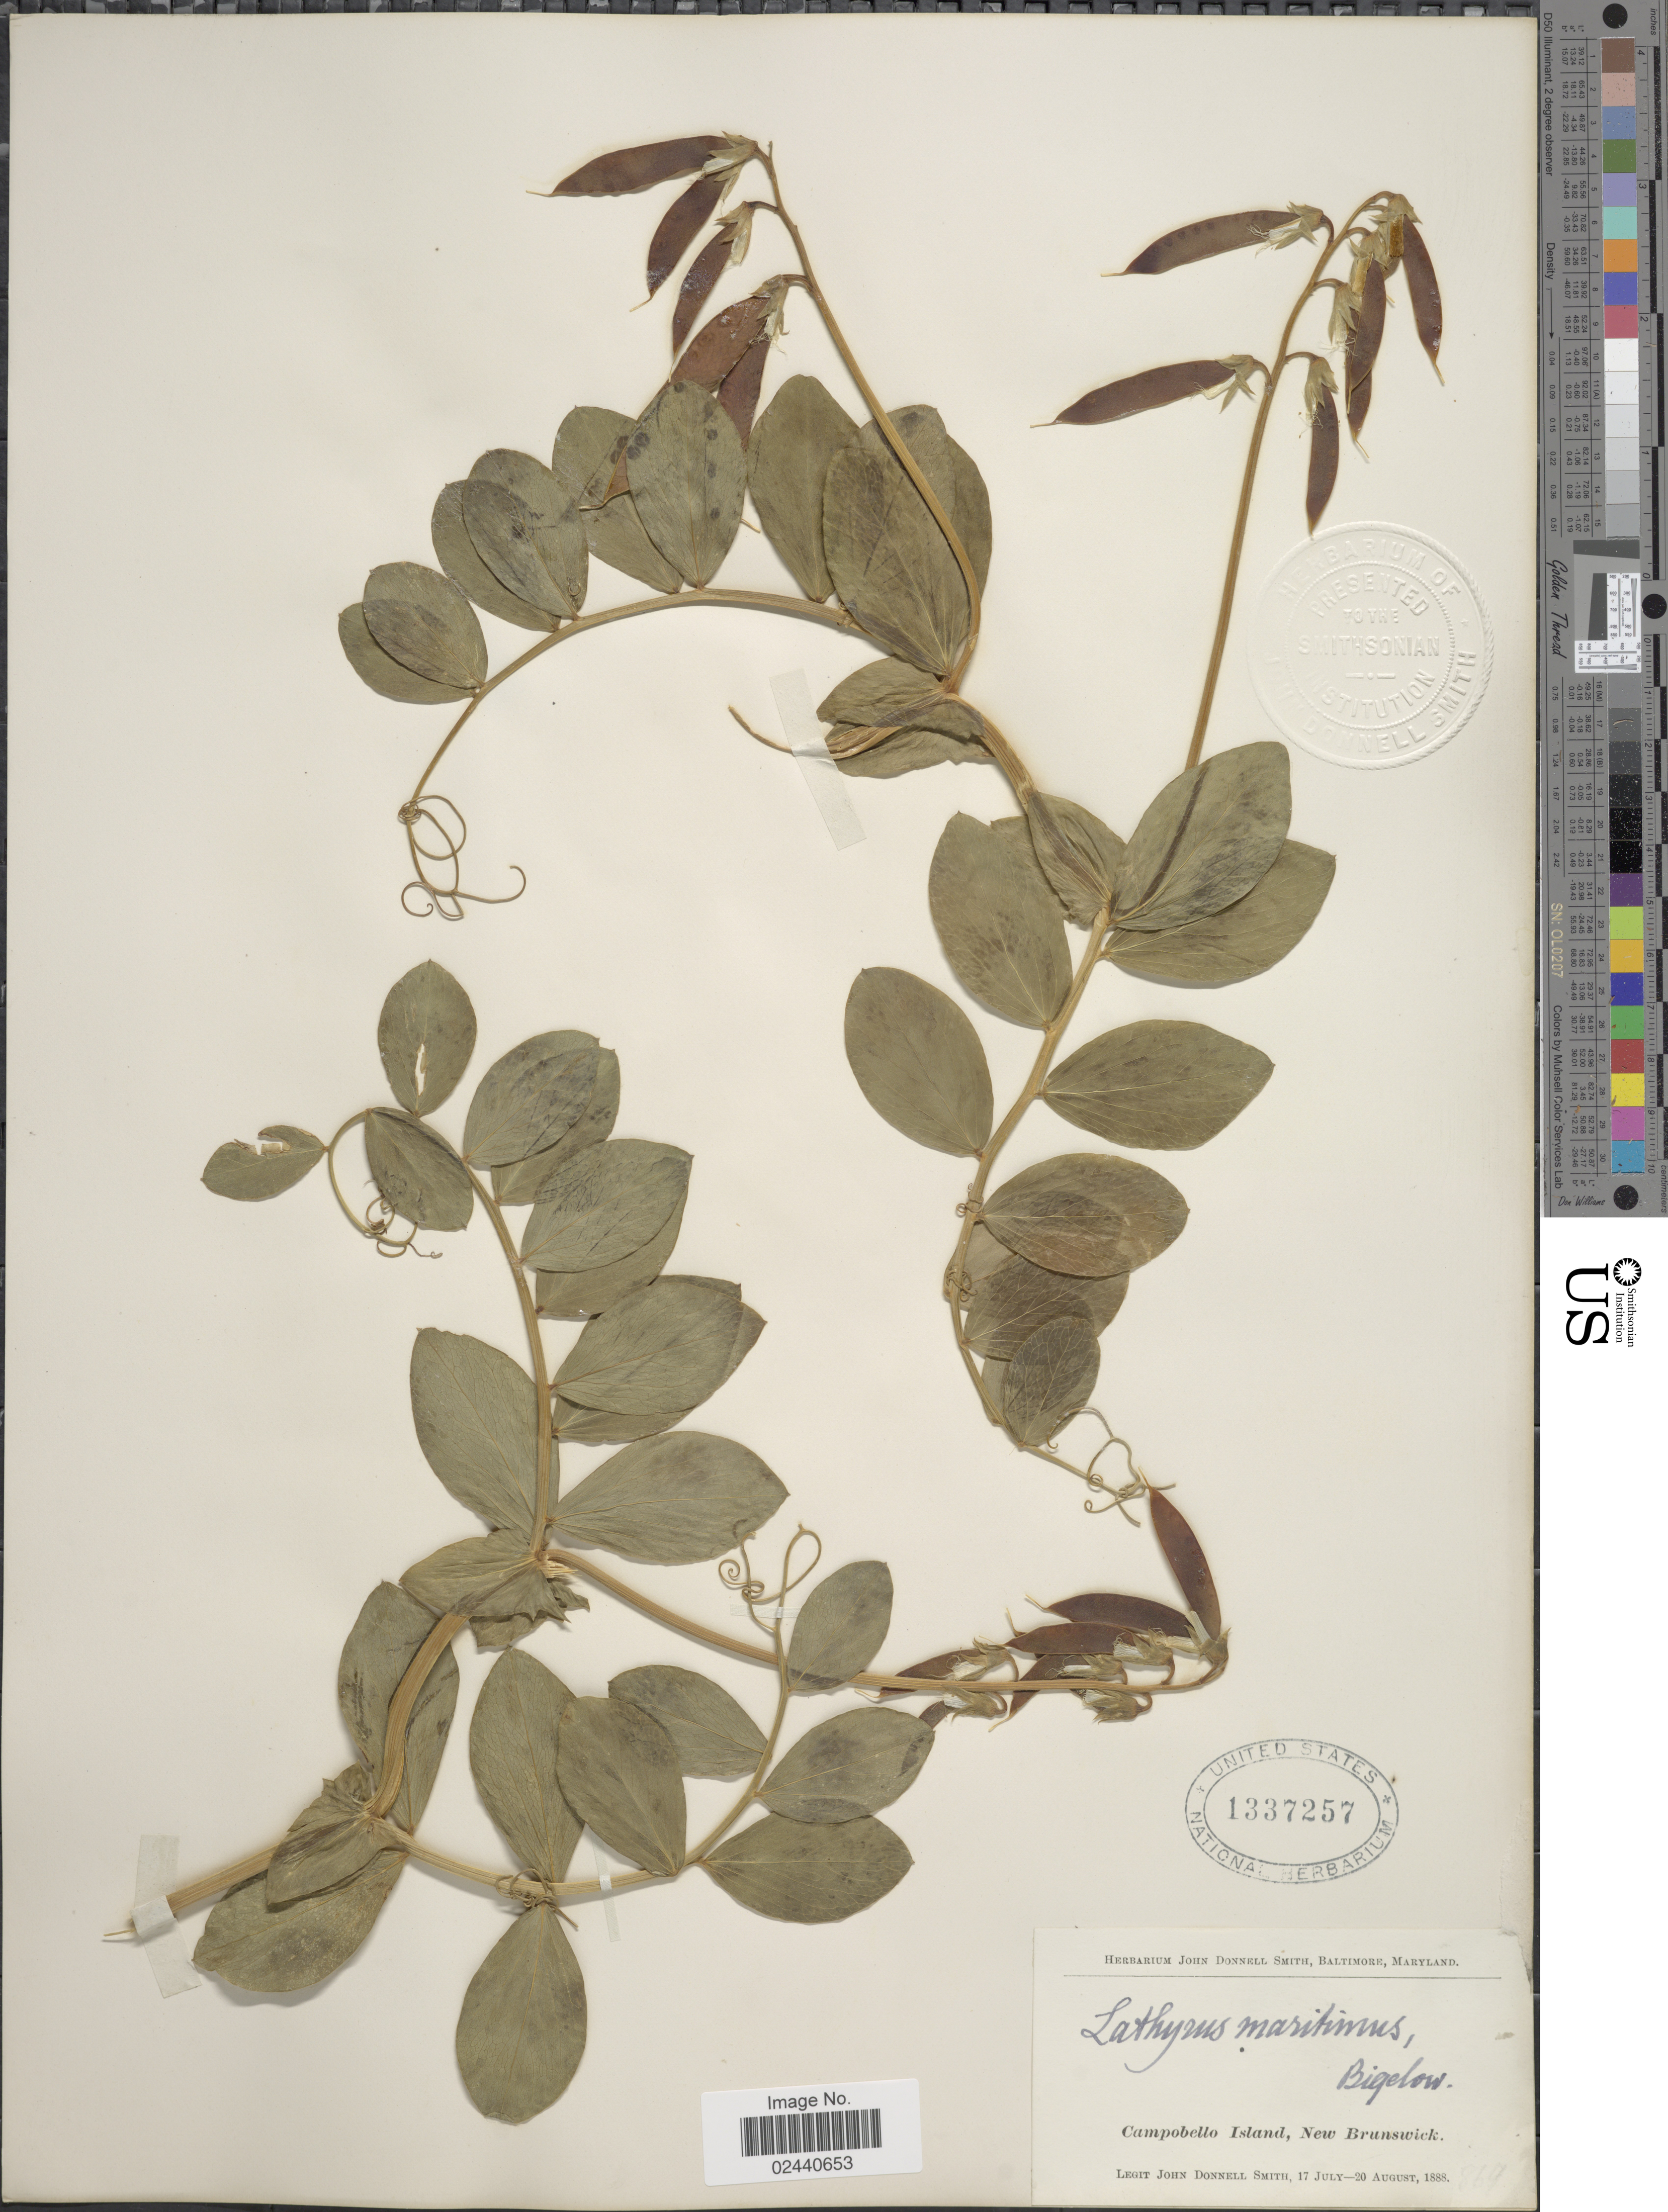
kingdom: Plantae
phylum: Tracheophyta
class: Magnoliopsida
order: Fabales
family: Fabaceae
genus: Lathyrus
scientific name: Lathyrus japonicus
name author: Willd.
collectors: J. Donnell Smith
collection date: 1888-07-17/1888-08-20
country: Canada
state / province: New Brunswick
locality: Campobello Island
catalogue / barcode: US 1337257